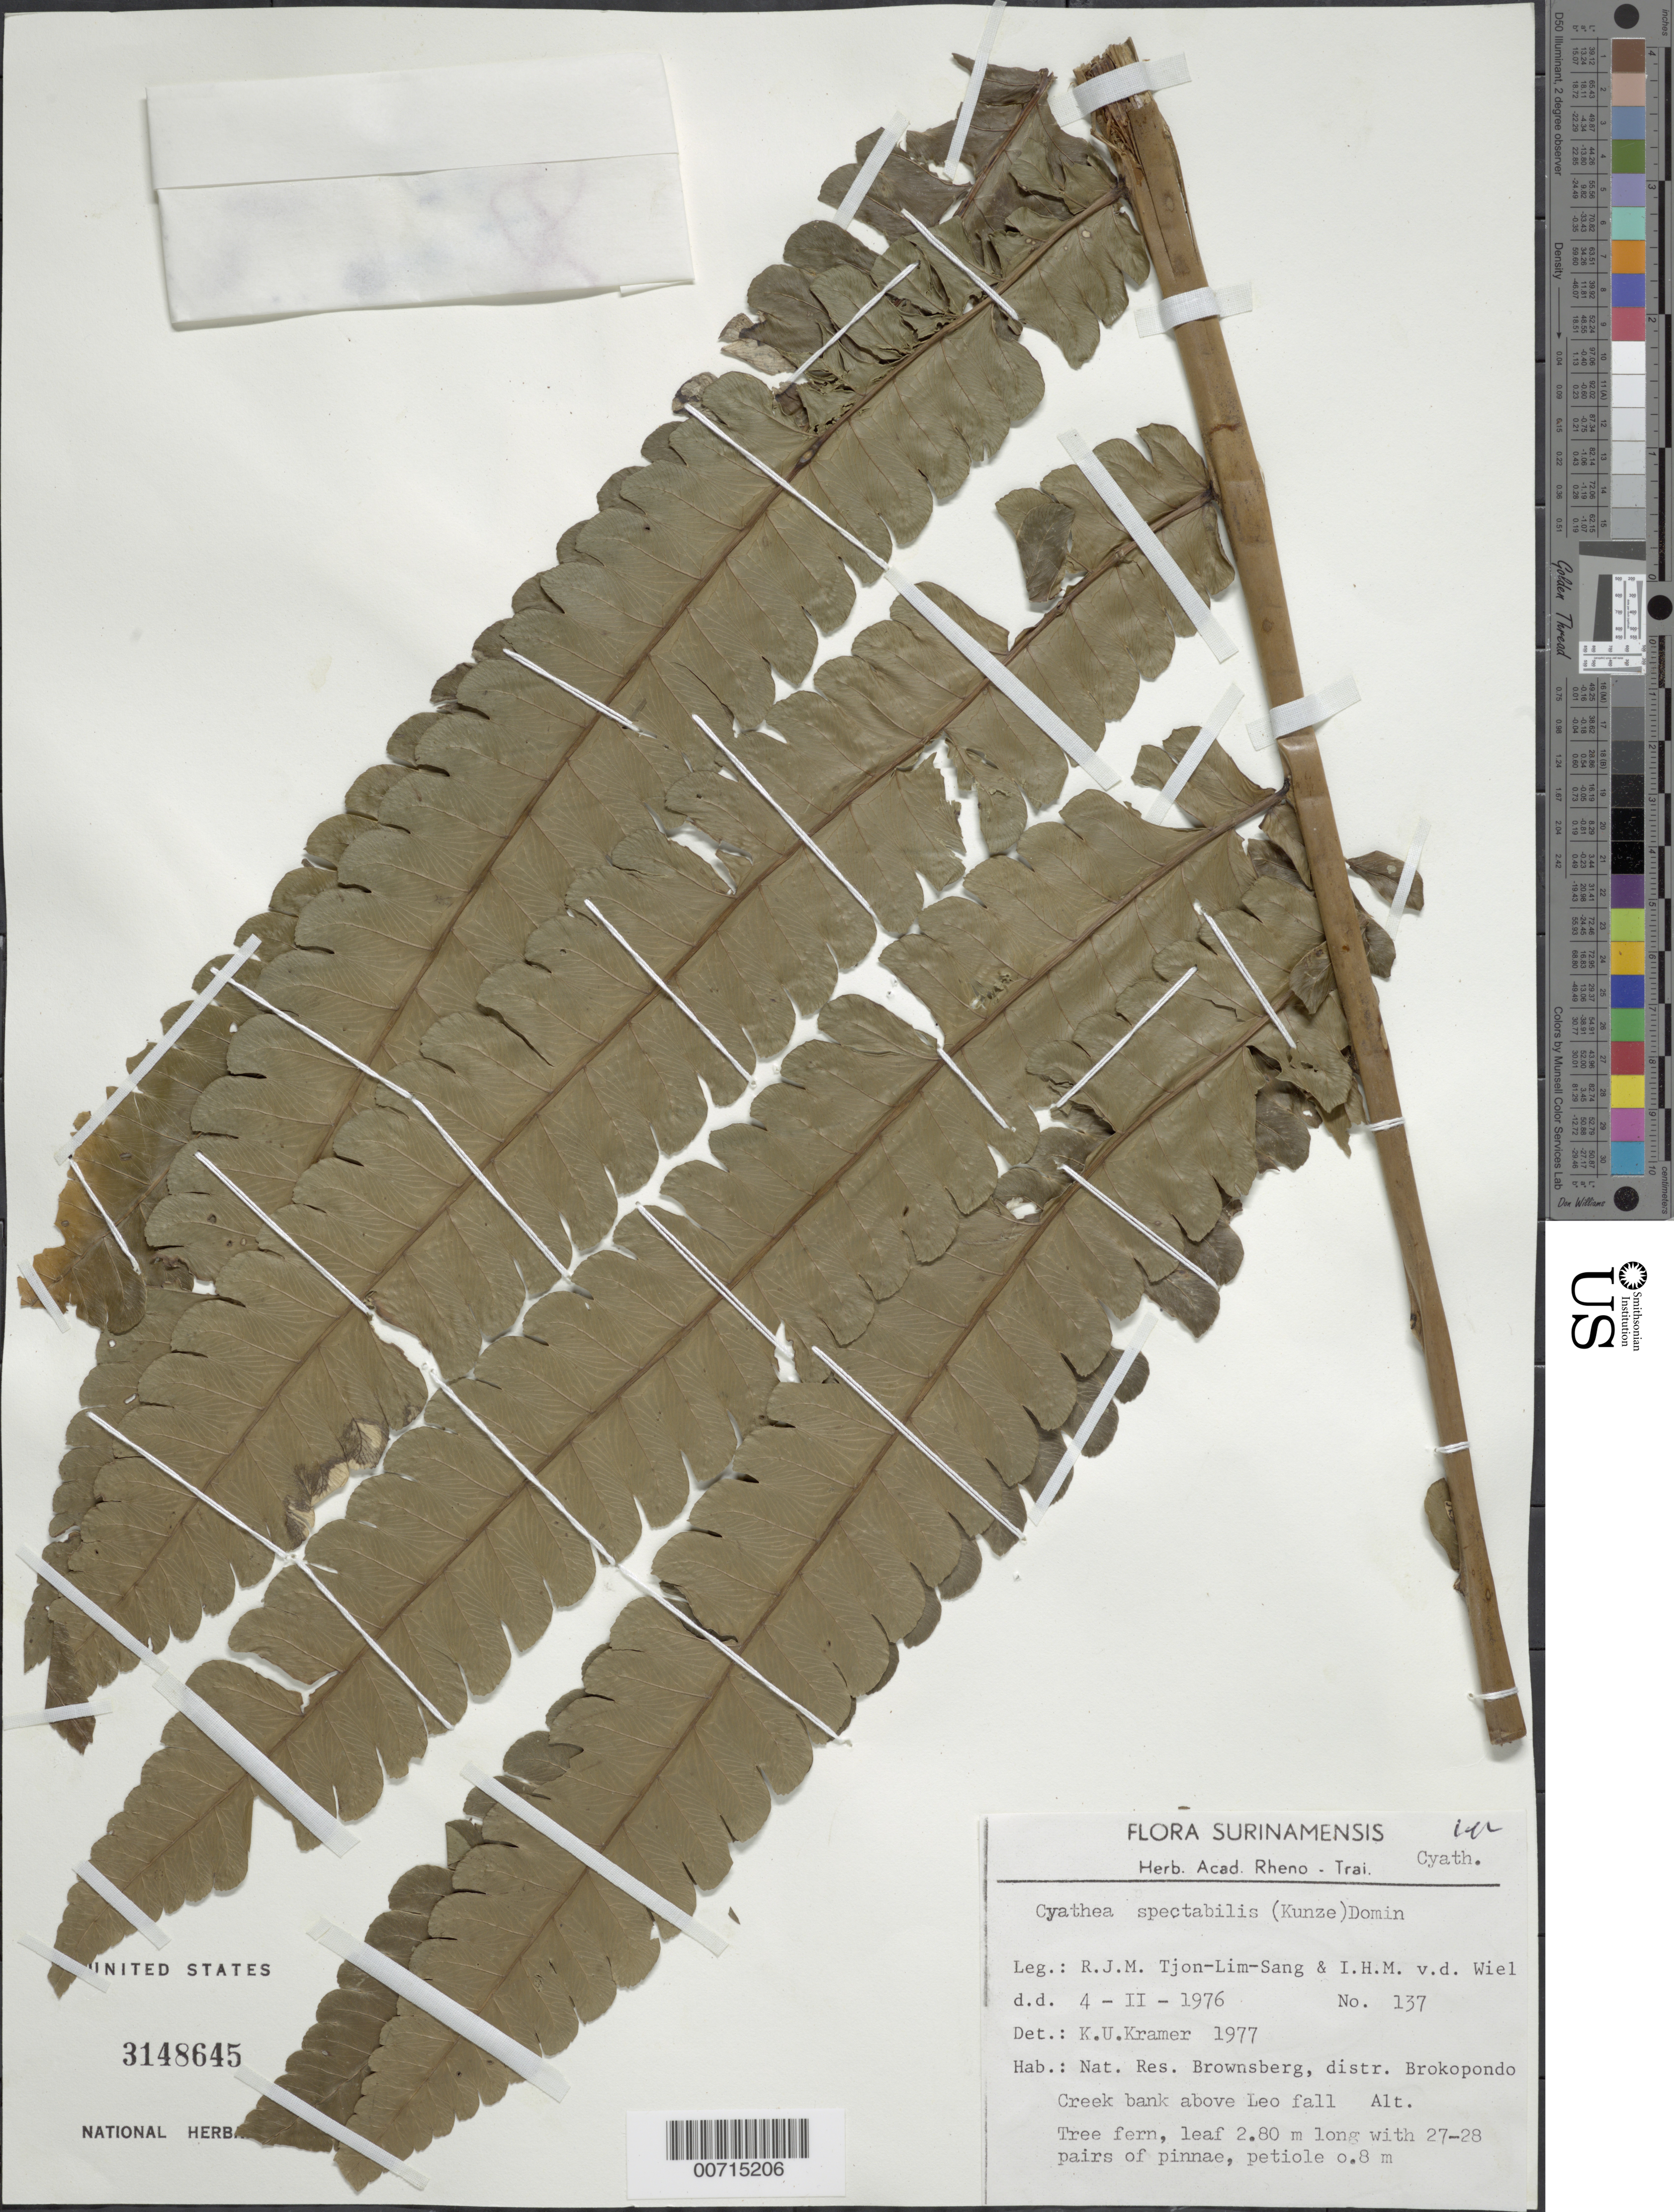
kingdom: Plantae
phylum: Tracheophyta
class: Polypodiopsida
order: Cyatheales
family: Cyatheaceae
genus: Cyathea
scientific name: Cyathea spectabilis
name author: (Kunze) Domin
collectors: R. Tjon-Lim-Sang & I. Wiel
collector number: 137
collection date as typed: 4-Feb-76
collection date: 1976-02-04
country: Suriname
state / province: Brokopondo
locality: Brownsberg Nature Reserve, above Leo Fall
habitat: Creek bank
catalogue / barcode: US 3148645